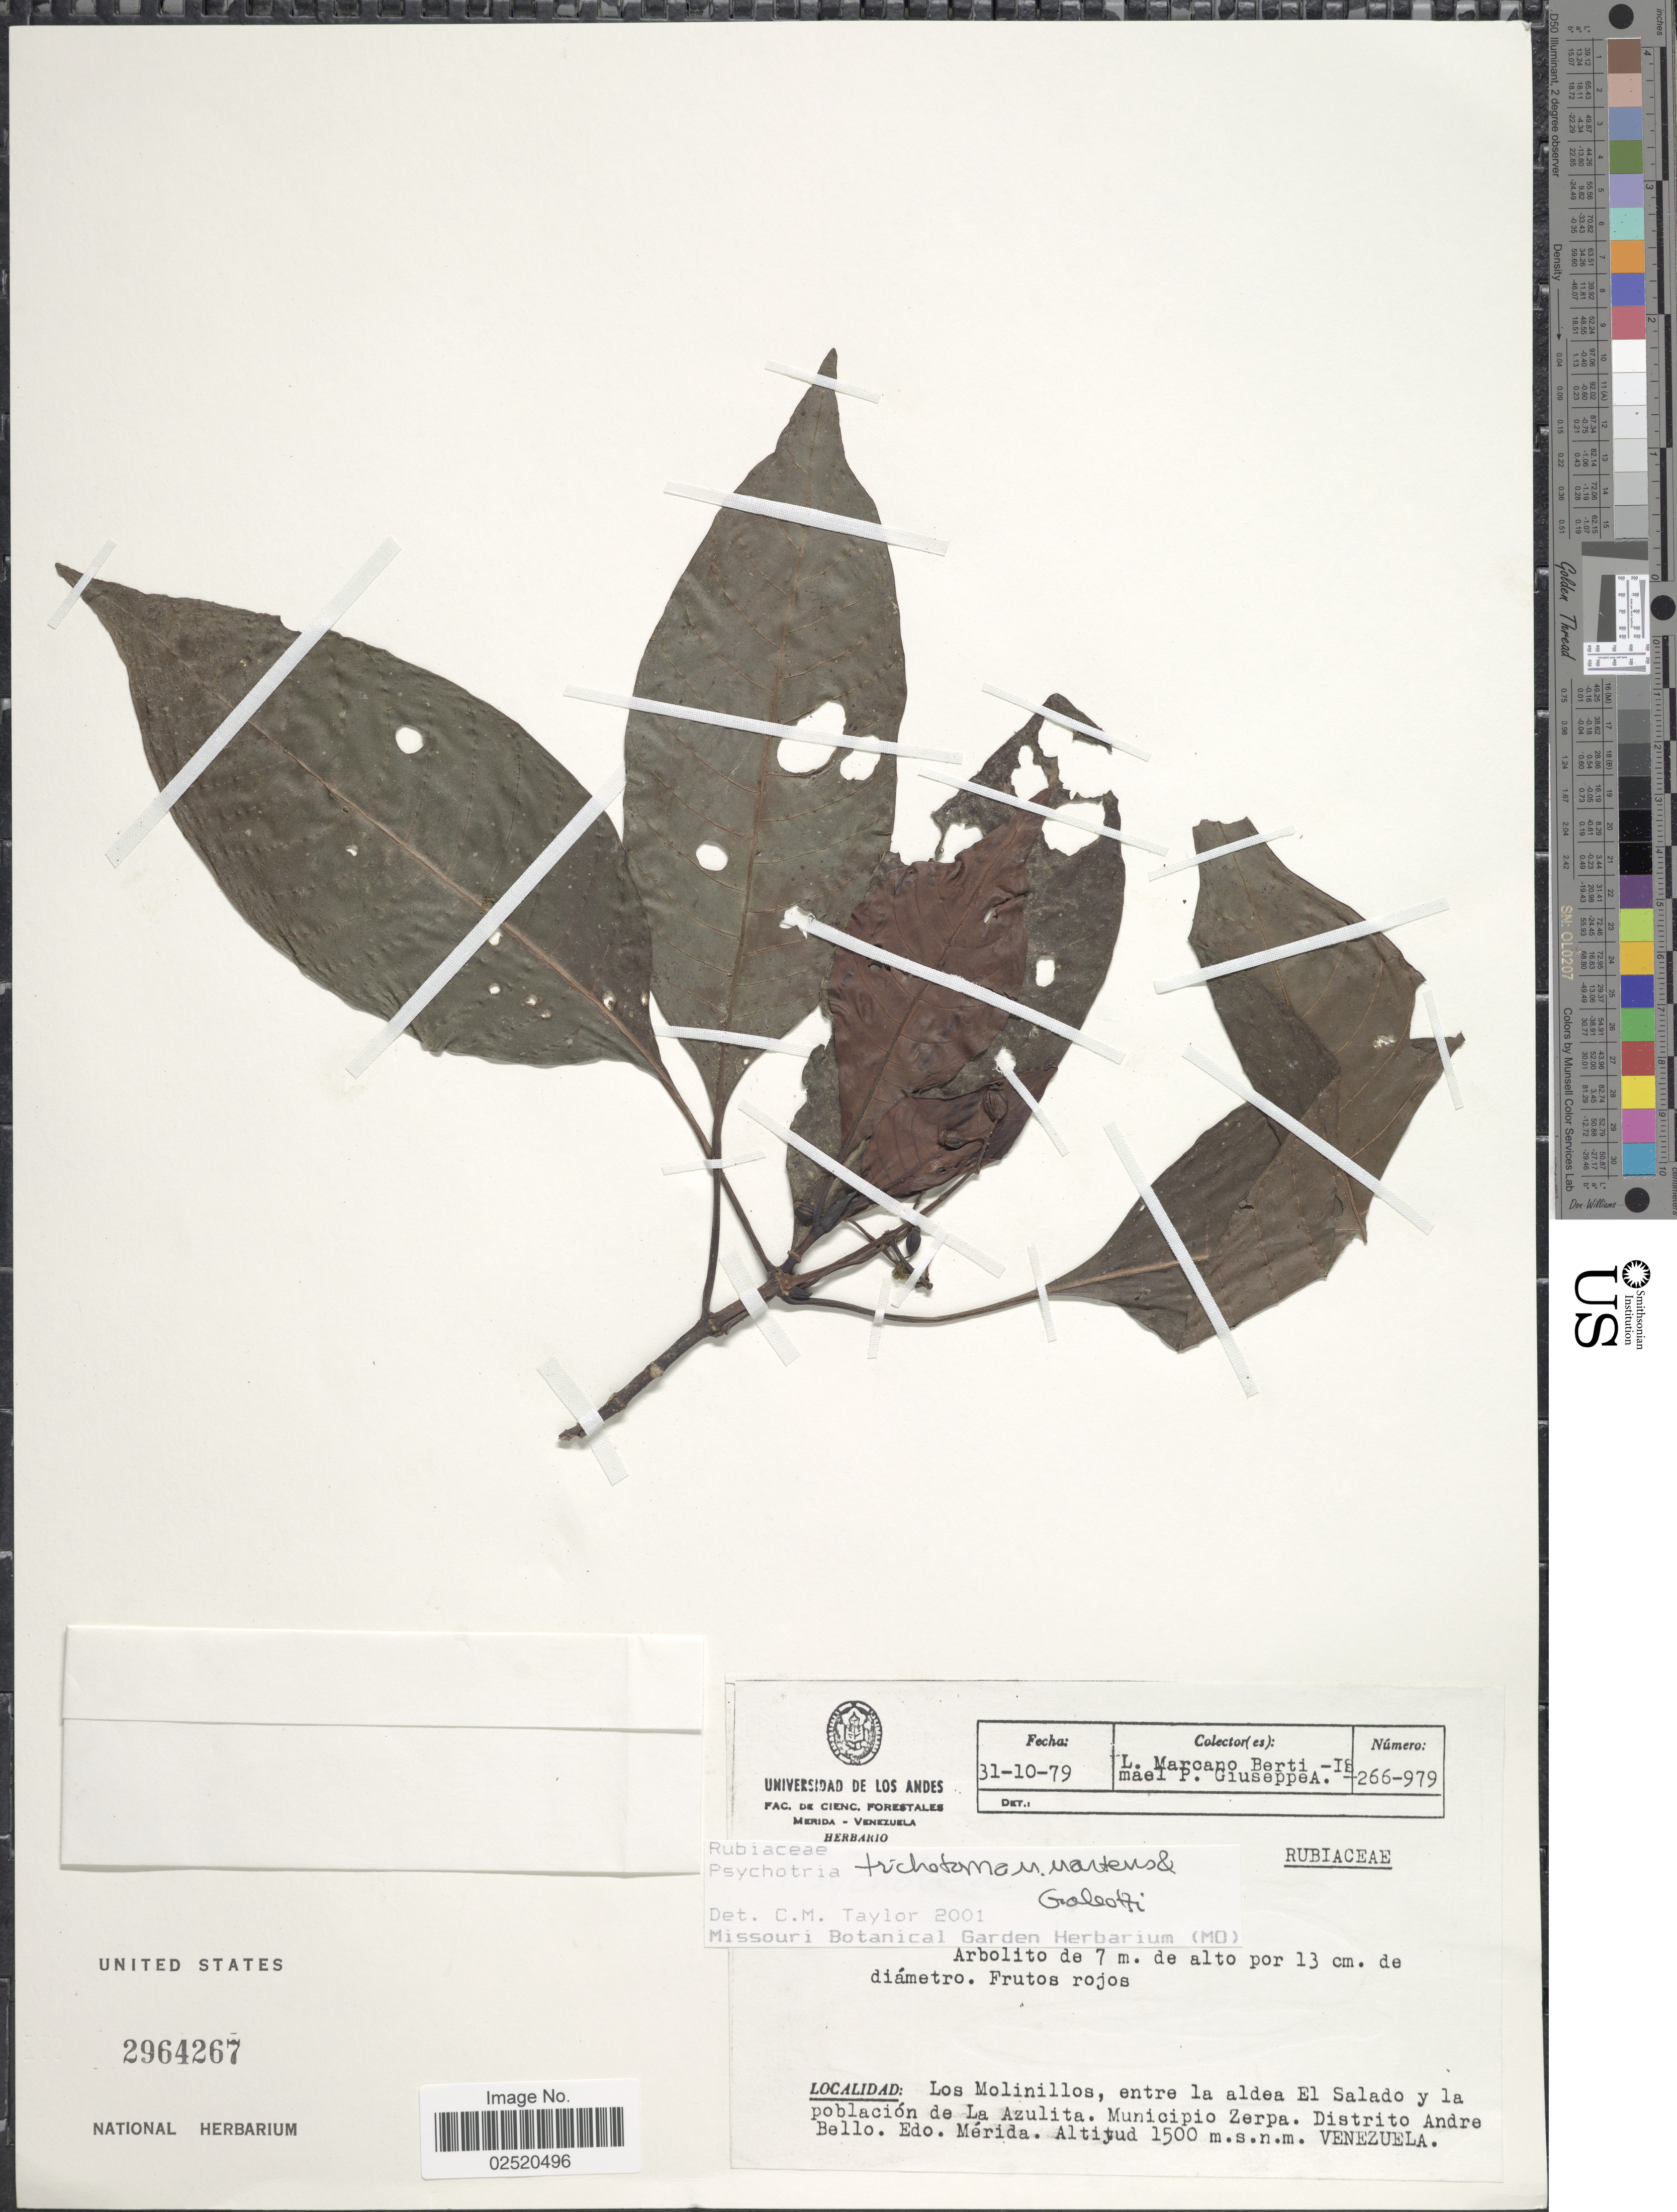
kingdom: Plantae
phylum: Tracheophyta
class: Magnoliopsida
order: Gentianales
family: Rubiaceae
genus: Psychotria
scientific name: Psychotria trichotoma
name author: M. Martens & Galeotti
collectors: L. Marcano-Berti & I. Giuseppe A.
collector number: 266-979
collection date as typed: Transcribed d/m/y: 31/10/79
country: Venezuela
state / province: Mérida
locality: Los Molinillos, entre la aldea El Salado y la población de La Azulita. Municipio Zerpa. Distrito Andre Bello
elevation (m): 1500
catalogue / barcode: US 2964267